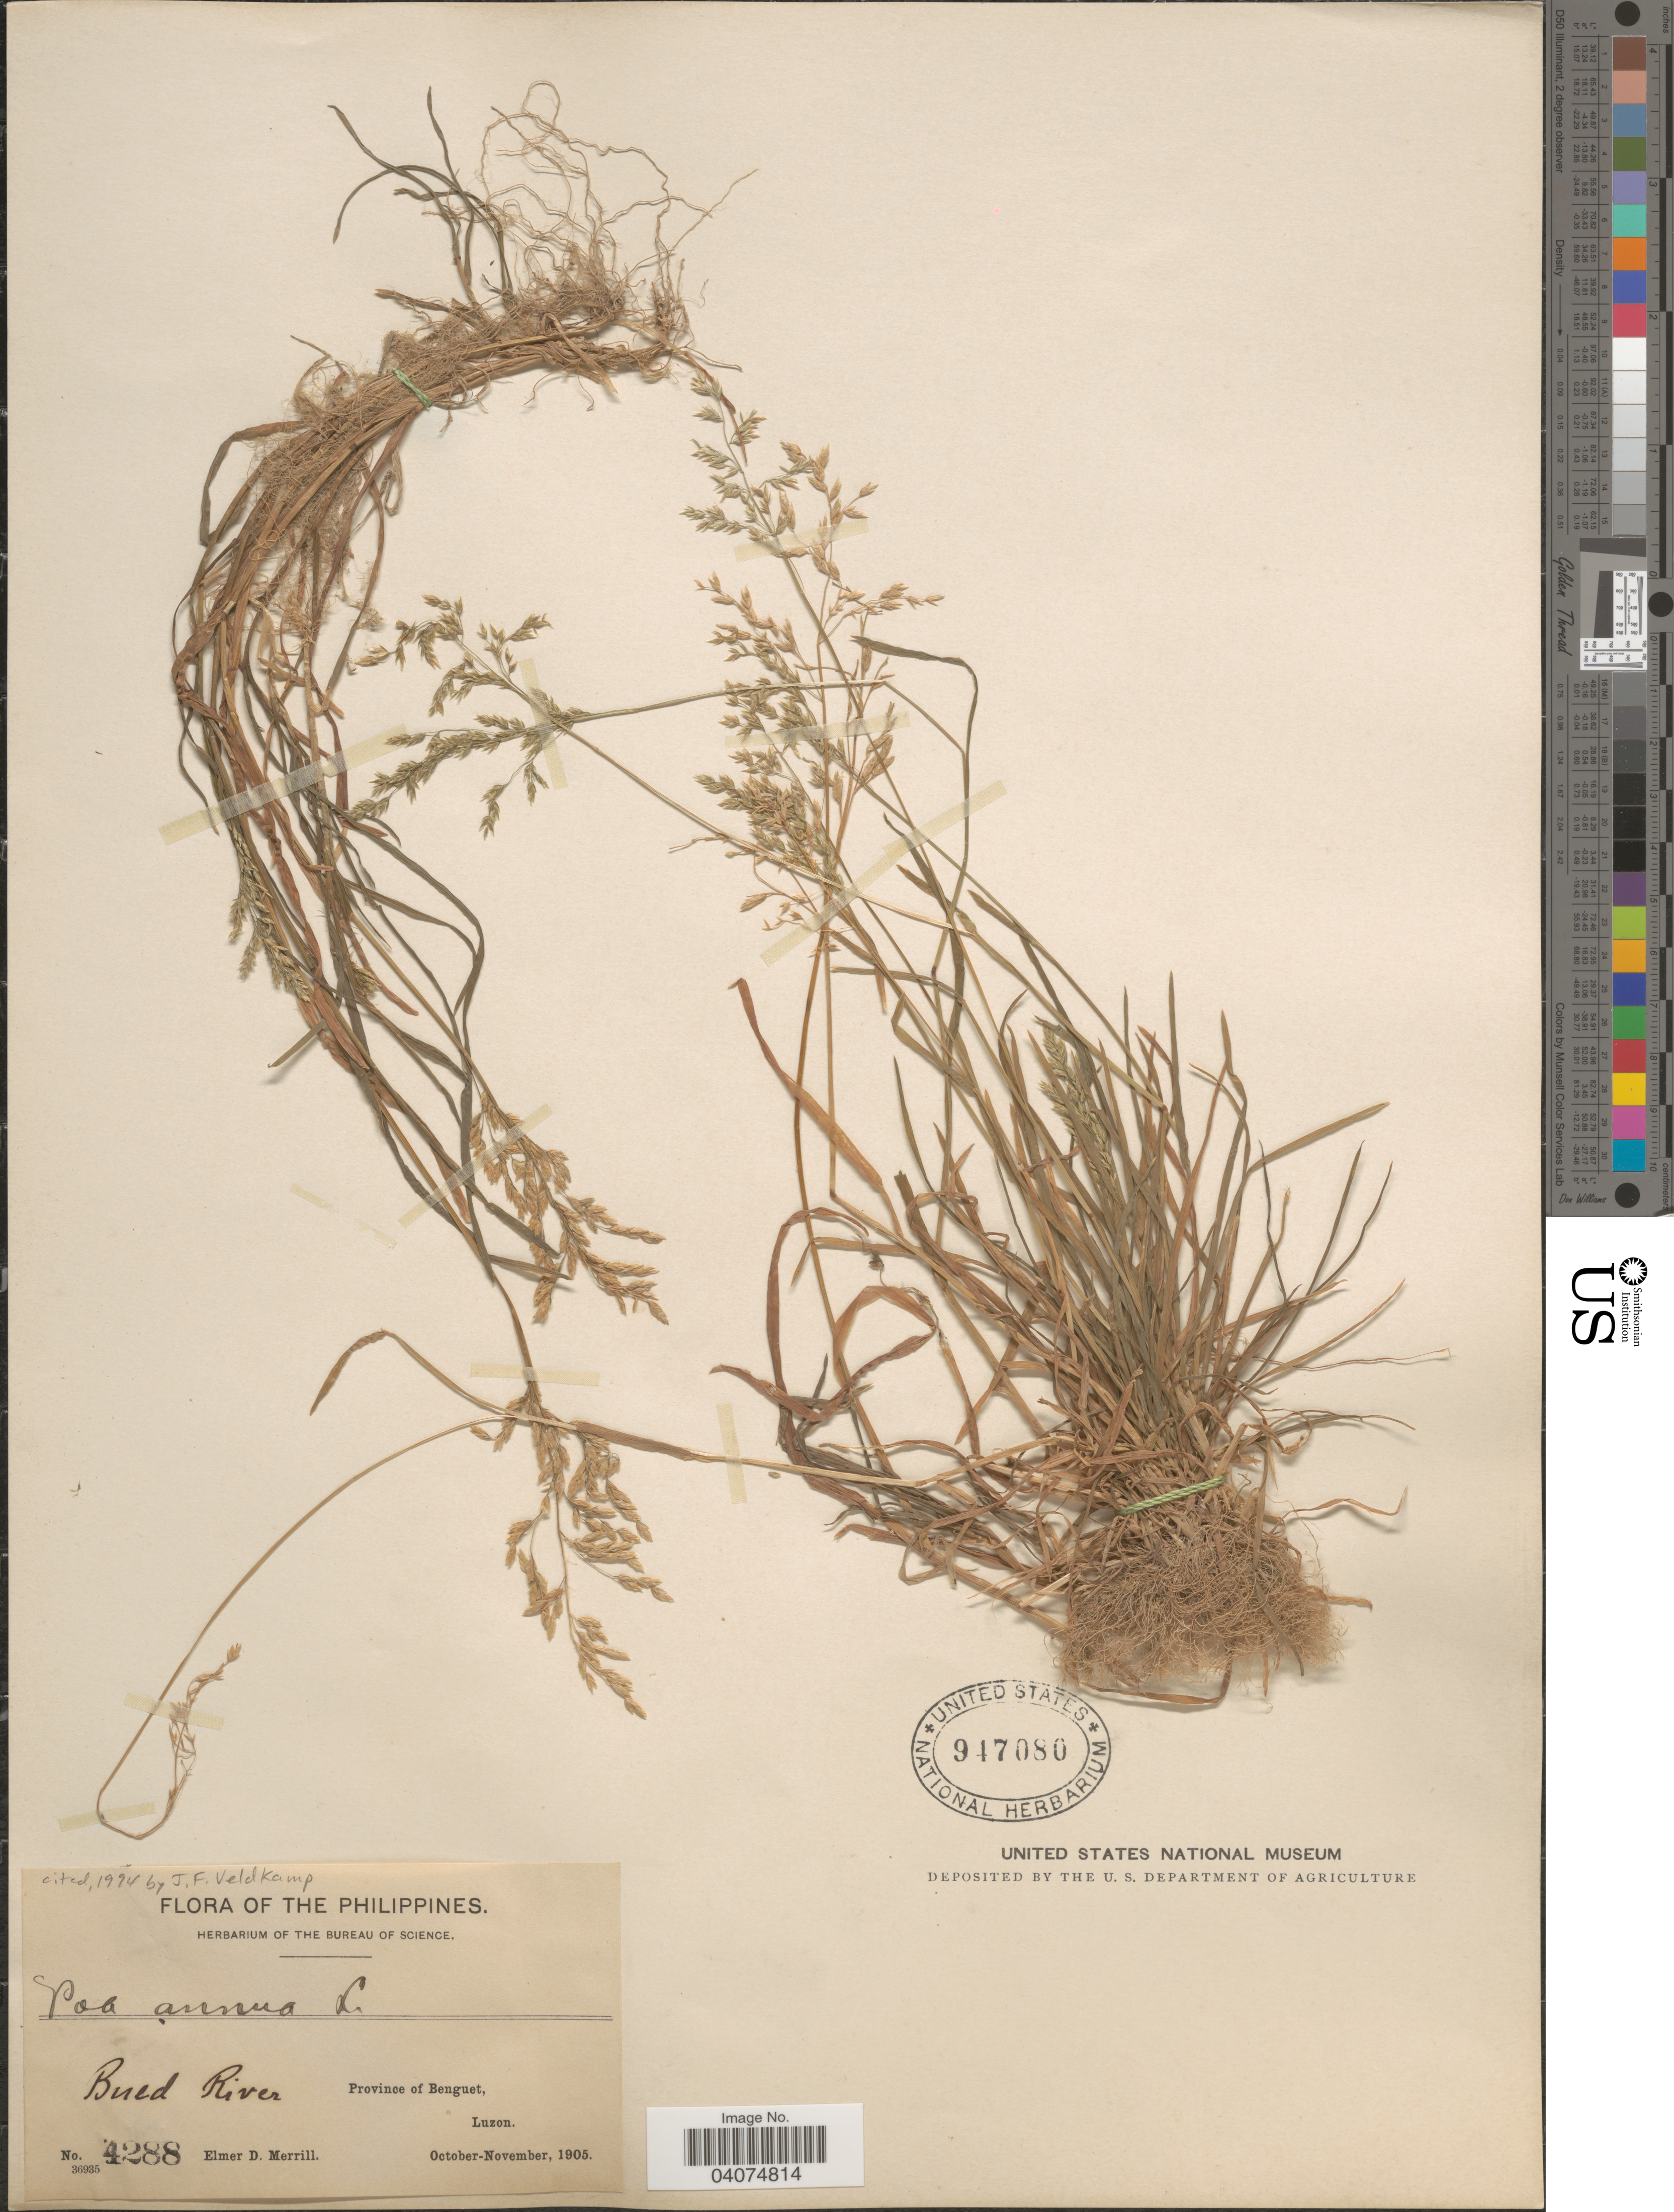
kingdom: Plantae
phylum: Tracheophyta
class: Liliopsida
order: Poales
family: Poaceae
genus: Poa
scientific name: Poa annua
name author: L.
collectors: E. D. Merrill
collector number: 4288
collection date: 1905-10/1905-11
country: Philippines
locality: Bued River. Province of Benguet, Luzon.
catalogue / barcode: US 947080